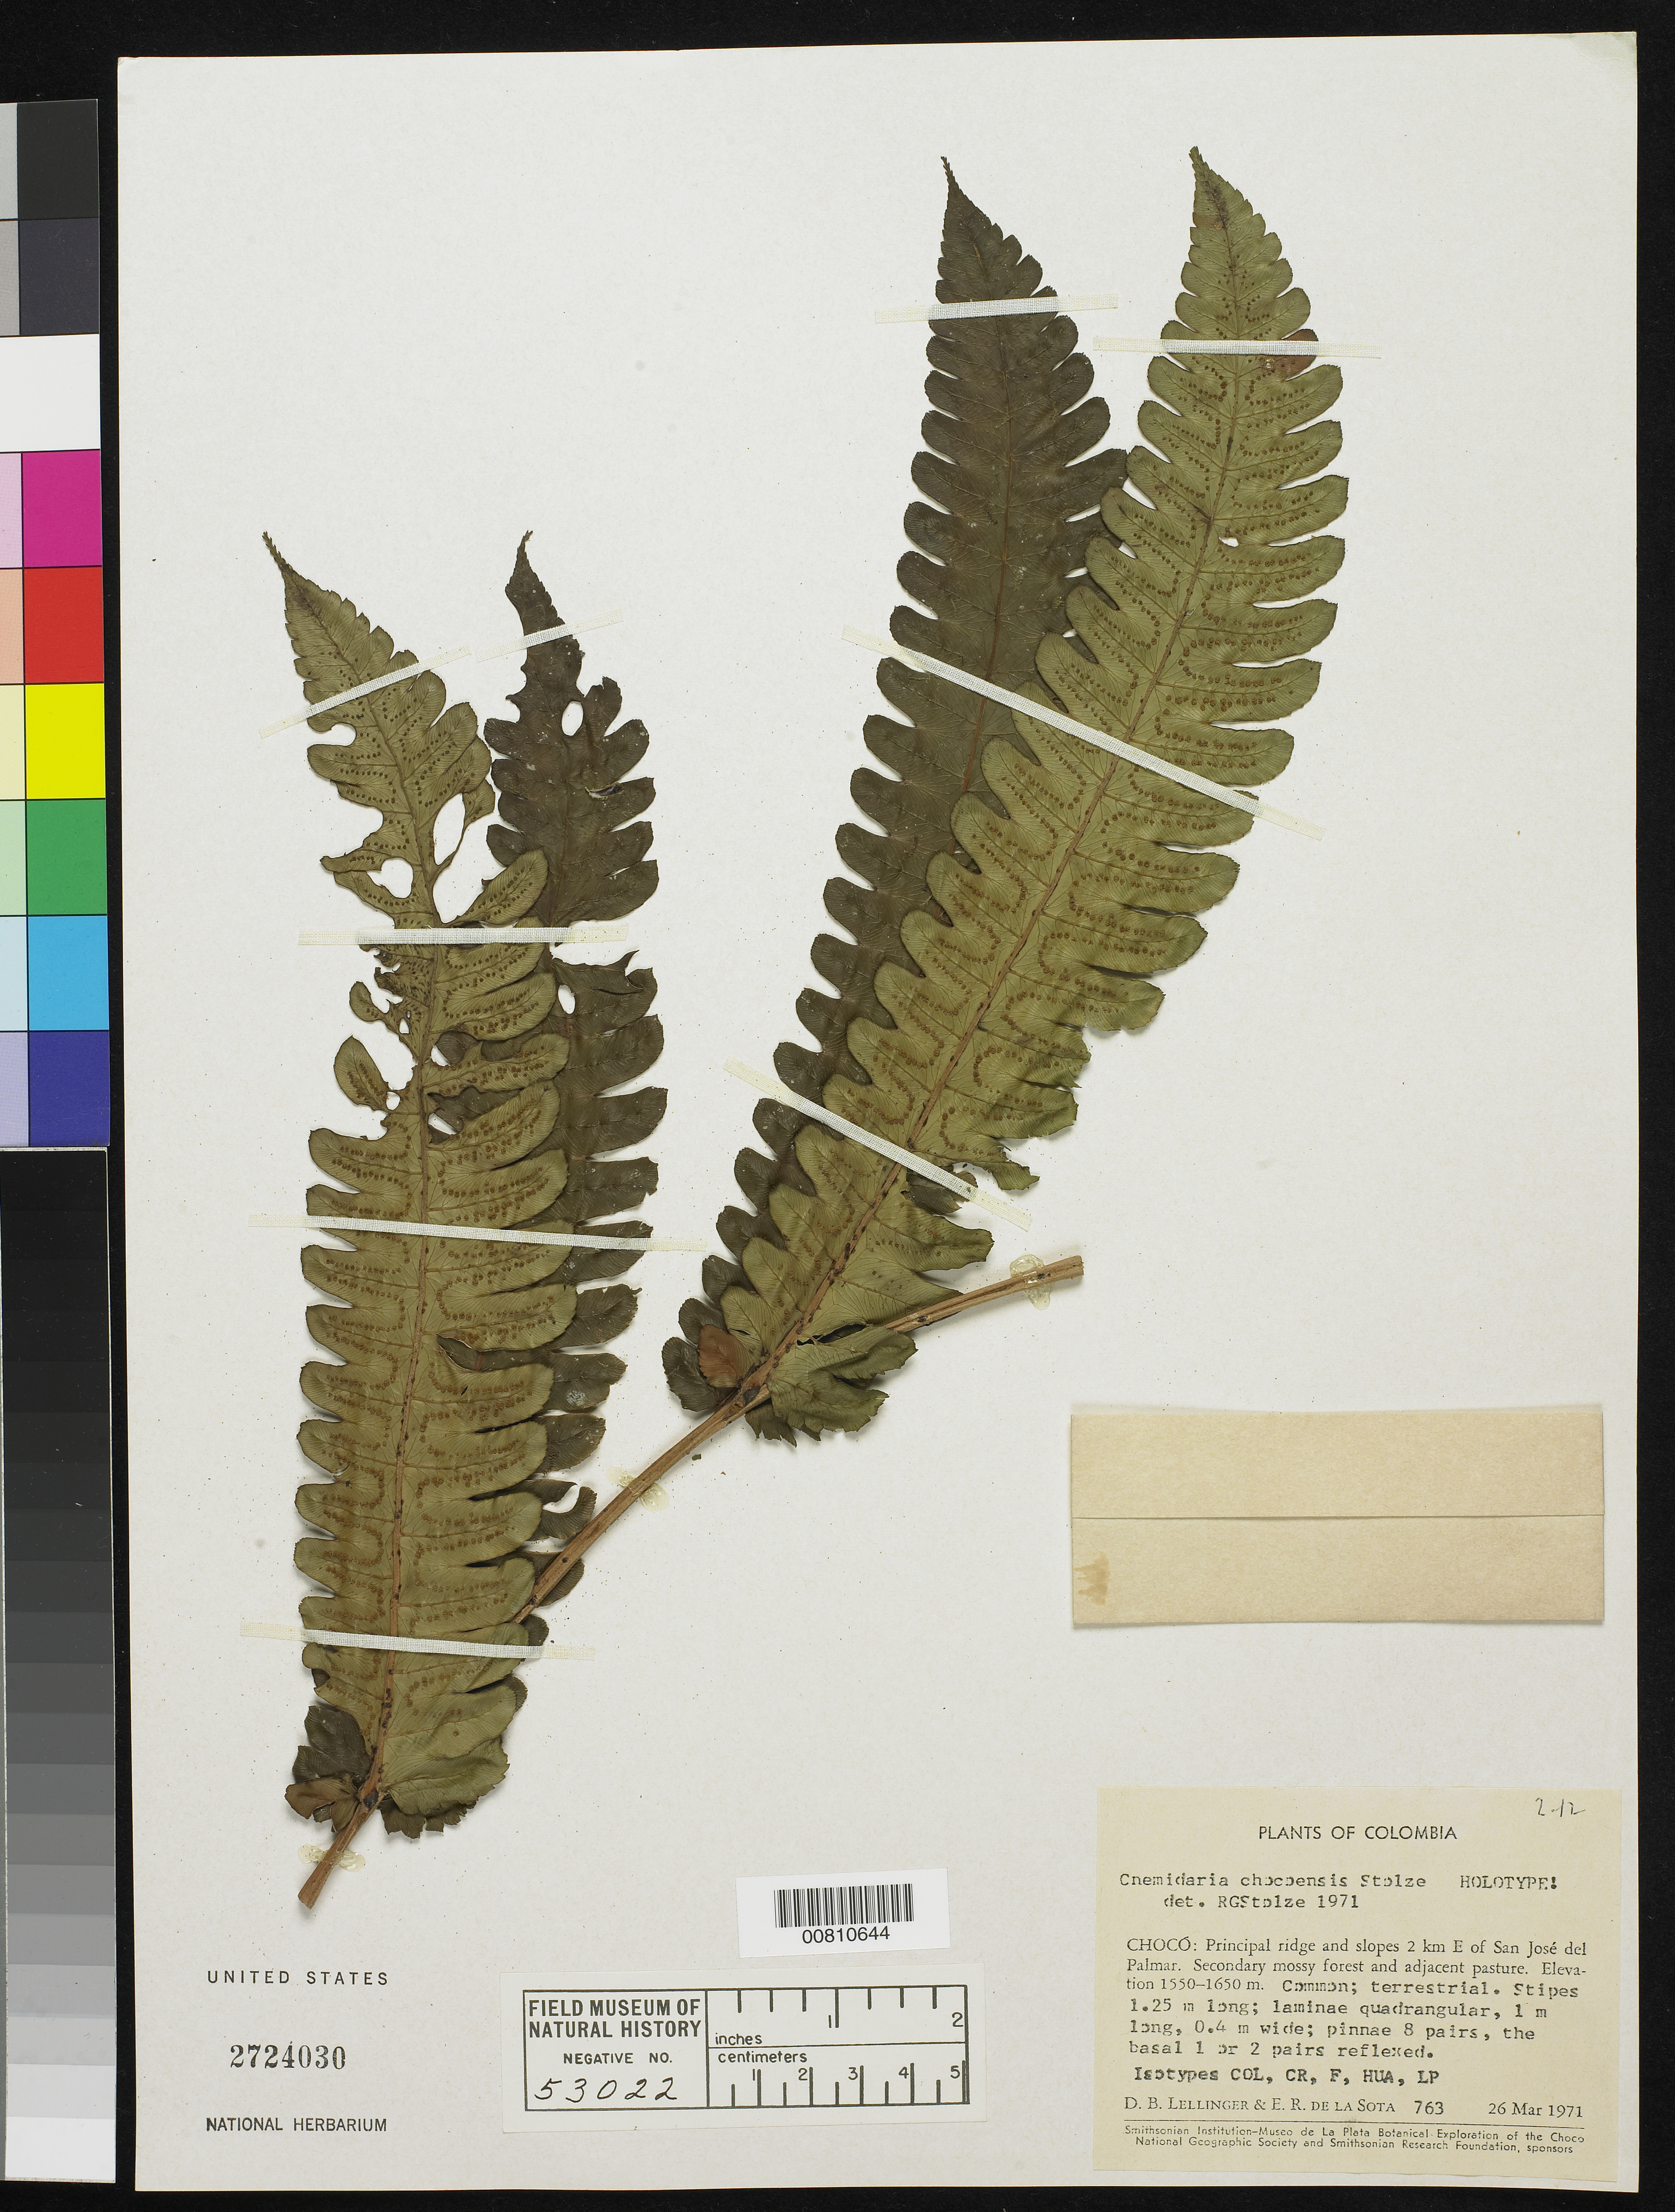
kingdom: Plantae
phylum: Tracheophyta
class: Polypodiopsida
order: Cyatheales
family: Cyatheaceae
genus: Cnemidaria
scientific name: Cnemidaria chocoensis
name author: Stolze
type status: Holotype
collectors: D. B. Lellinger & E. R. de la Sota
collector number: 763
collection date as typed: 26 Mar 1971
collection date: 1971-03-26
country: Colombia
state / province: Chocó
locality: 2 km E of S. Jose del Palmar.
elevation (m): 1550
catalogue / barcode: US 2724030